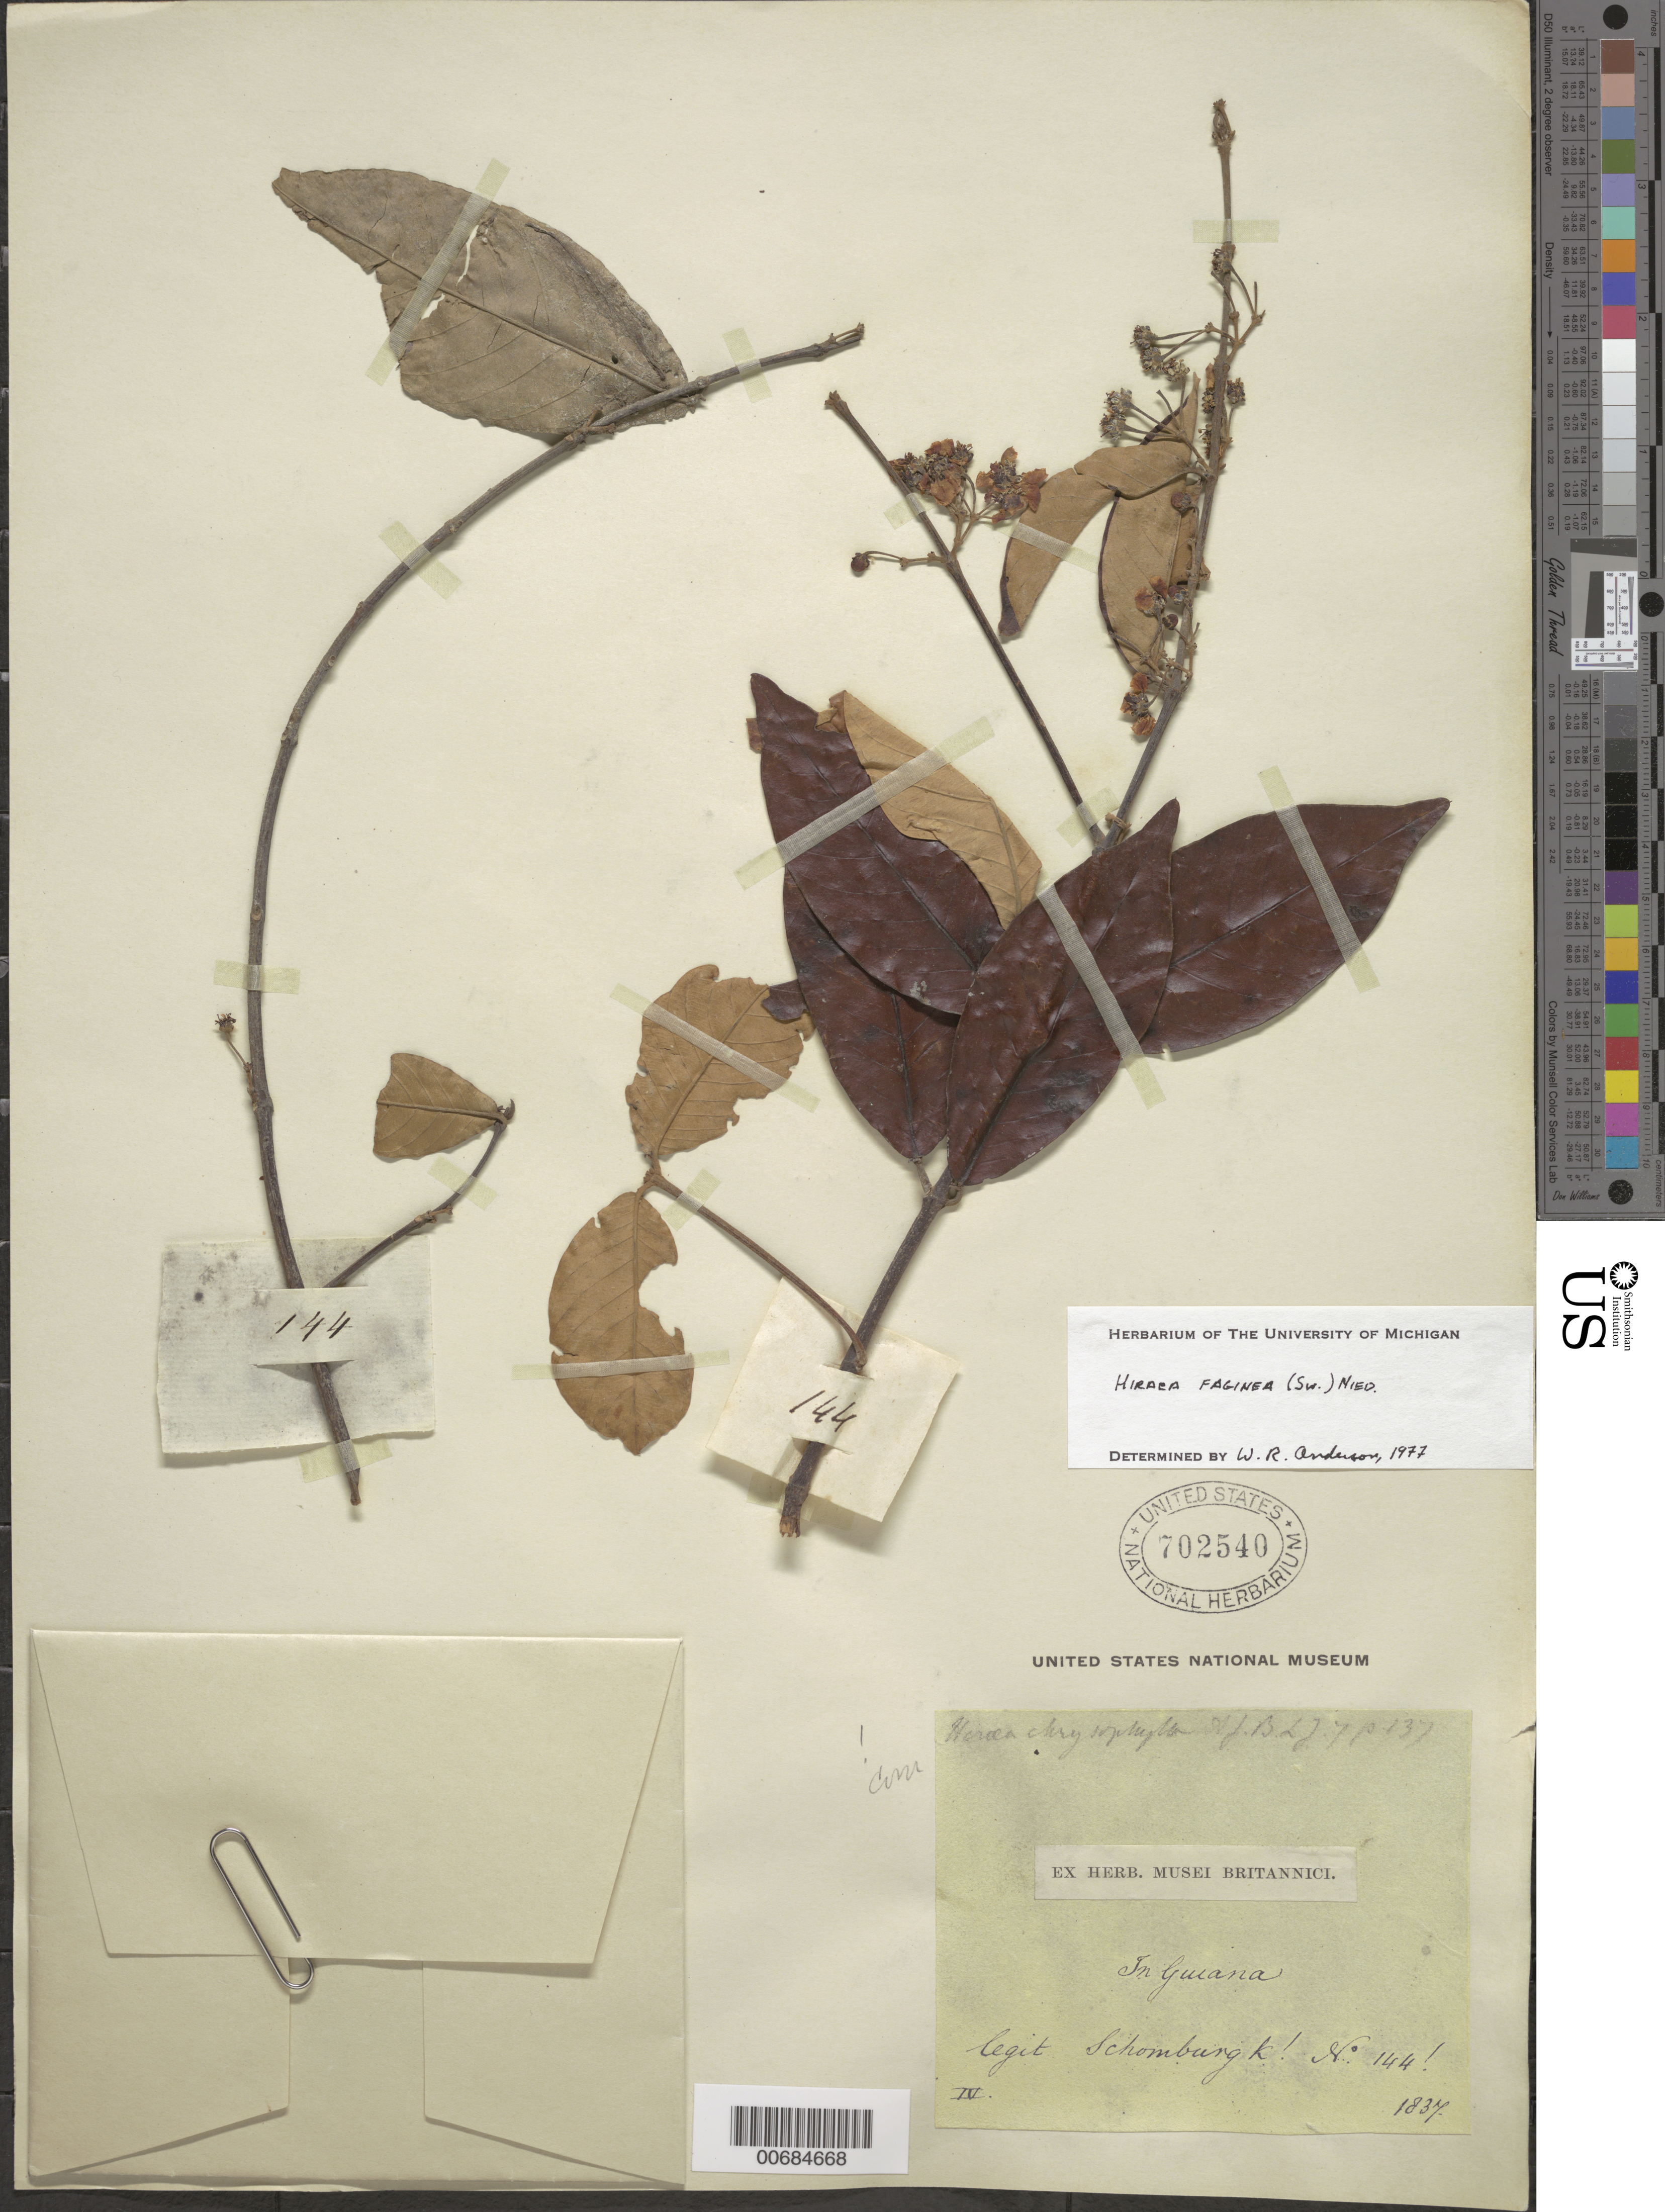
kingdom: Plantae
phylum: Tracheophyta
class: Magnoliopsida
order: Malpighiales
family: Malpighiaceae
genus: Hiraea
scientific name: Hiraea faginea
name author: (Sw.) Nied.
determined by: Anderson, W. R., (MICH), University of Michigan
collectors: R. H. Schomburgk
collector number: I 144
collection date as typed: April 1837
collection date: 1837-04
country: Guyana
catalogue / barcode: US 702540